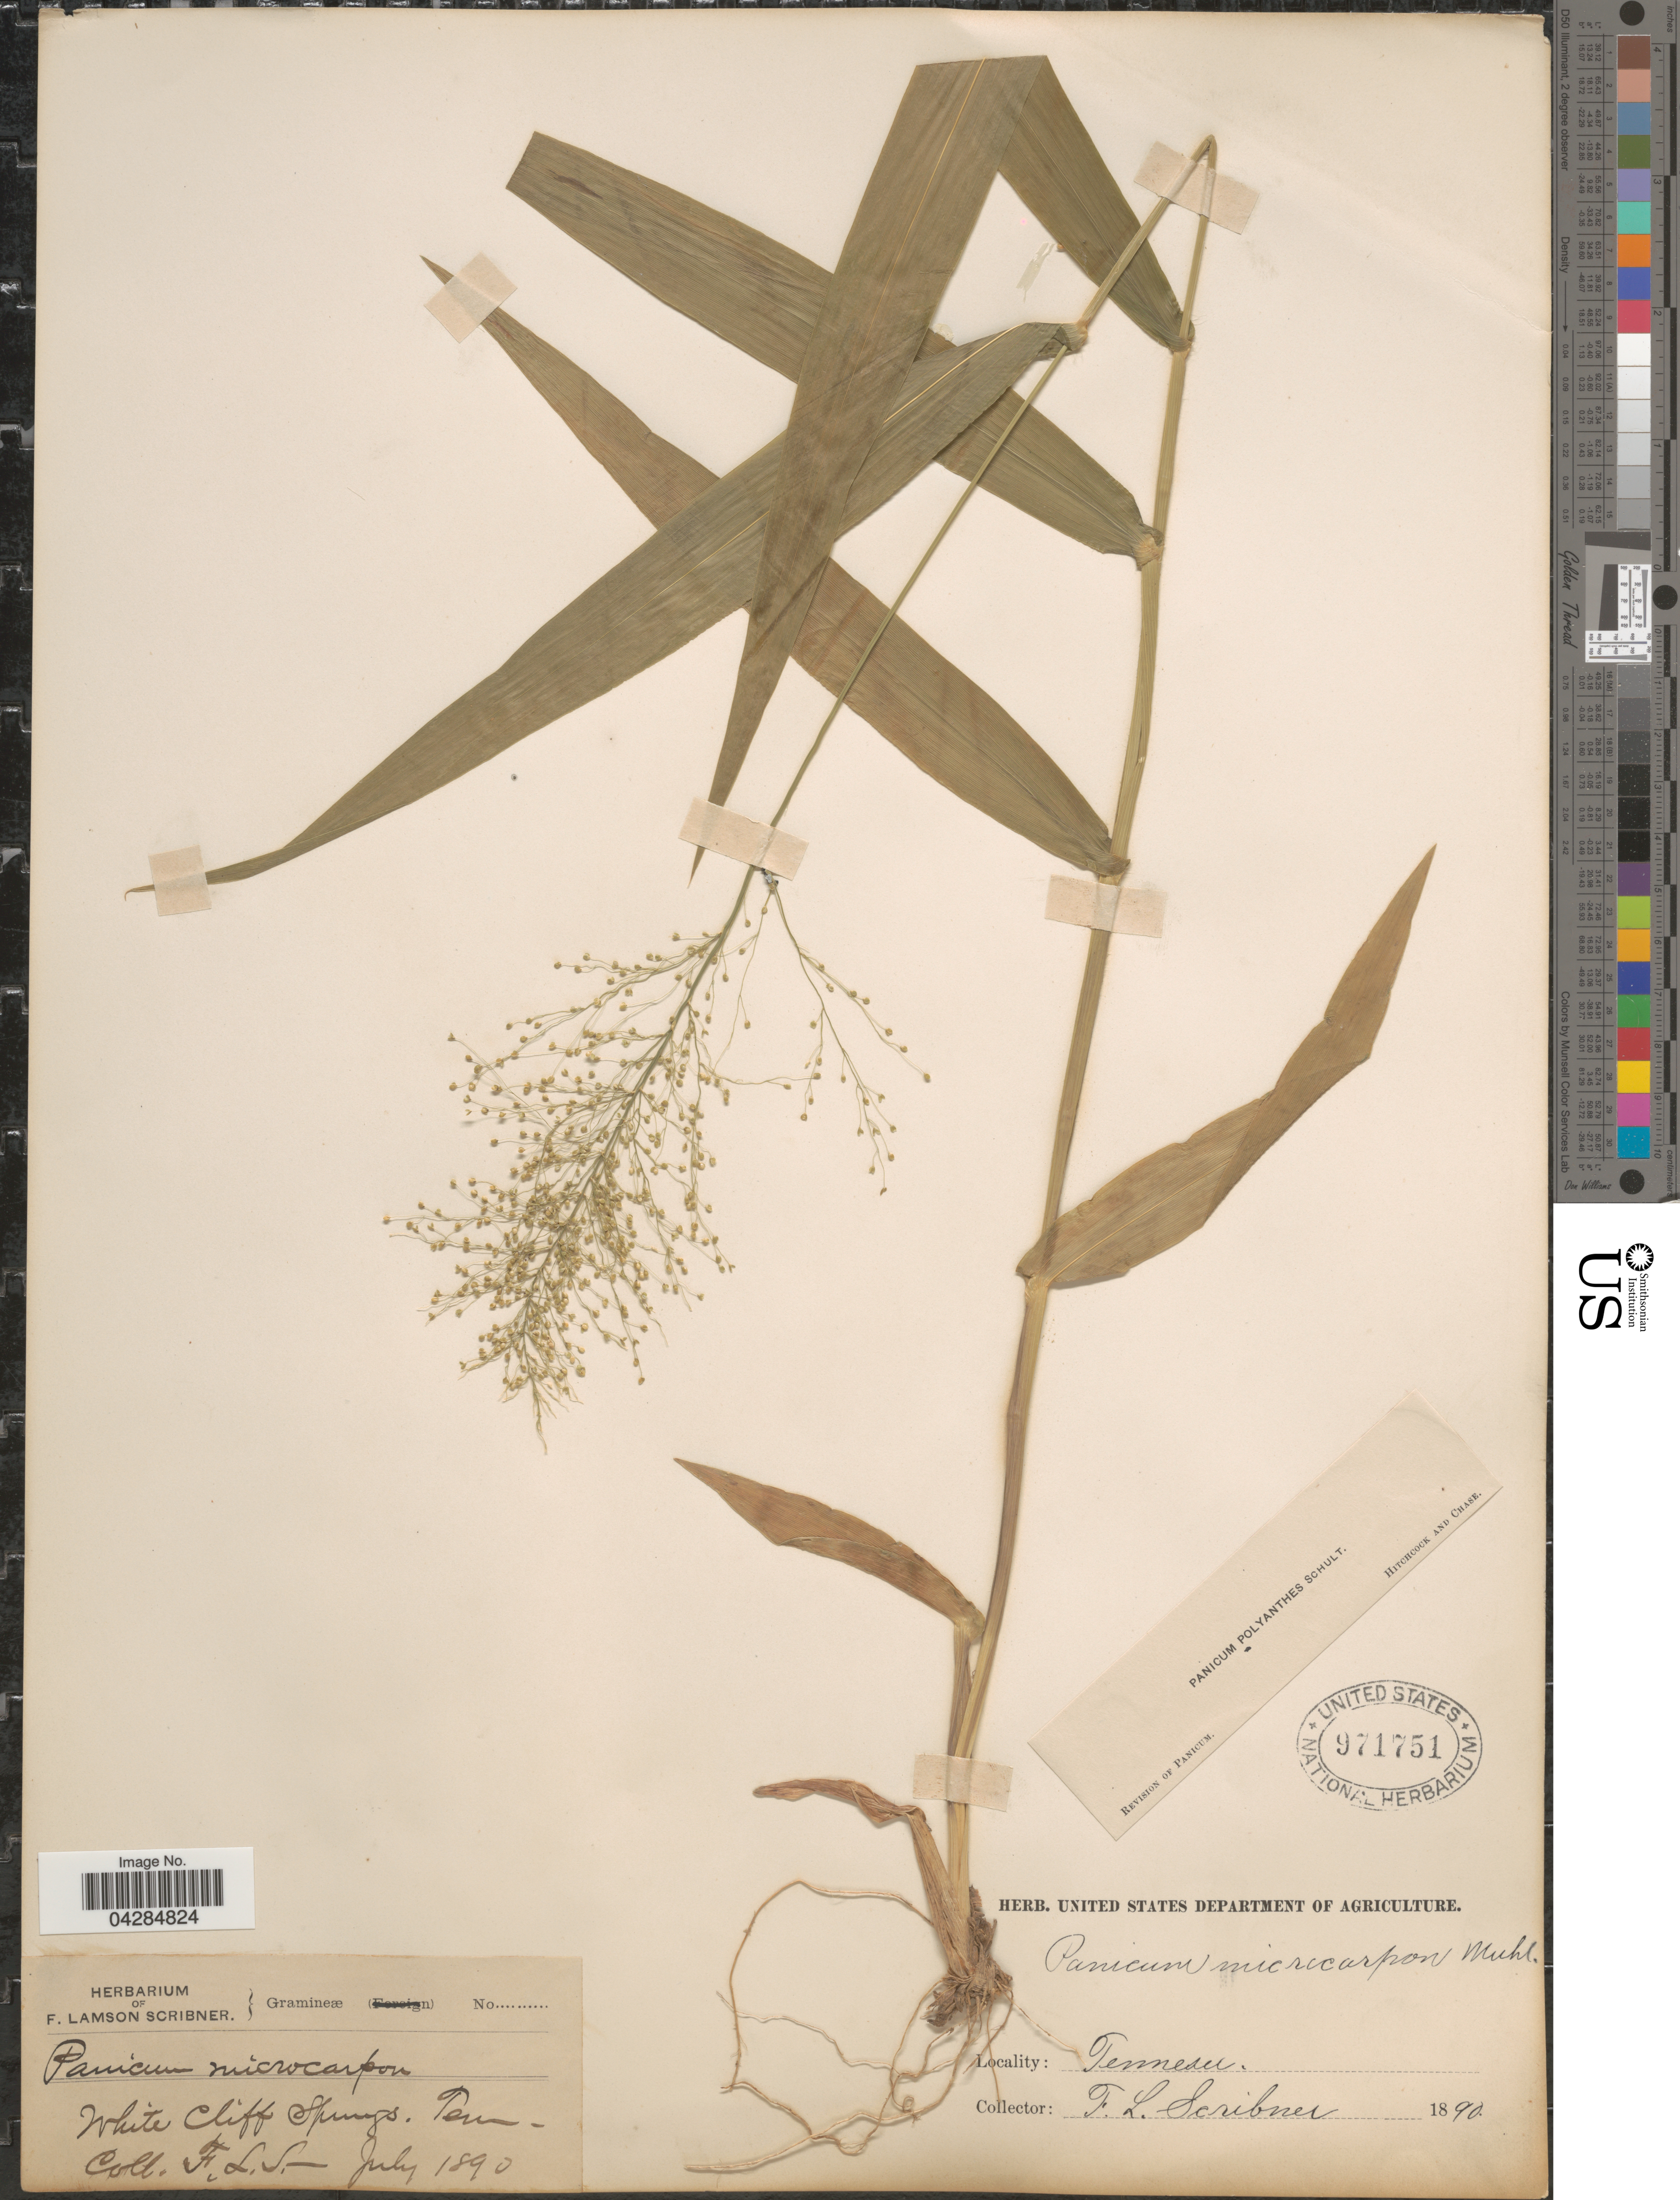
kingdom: Plantae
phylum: Tracheophyta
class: Liliopsida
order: Poales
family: Poaceae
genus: Dichanthelium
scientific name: Dichanthelium polyanthes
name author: (Schult.) Mohlenbr.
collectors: F. Lamson-Scribner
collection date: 1890-07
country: United States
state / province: Tennessee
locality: White Cliff Springs.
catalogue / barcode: US 971751